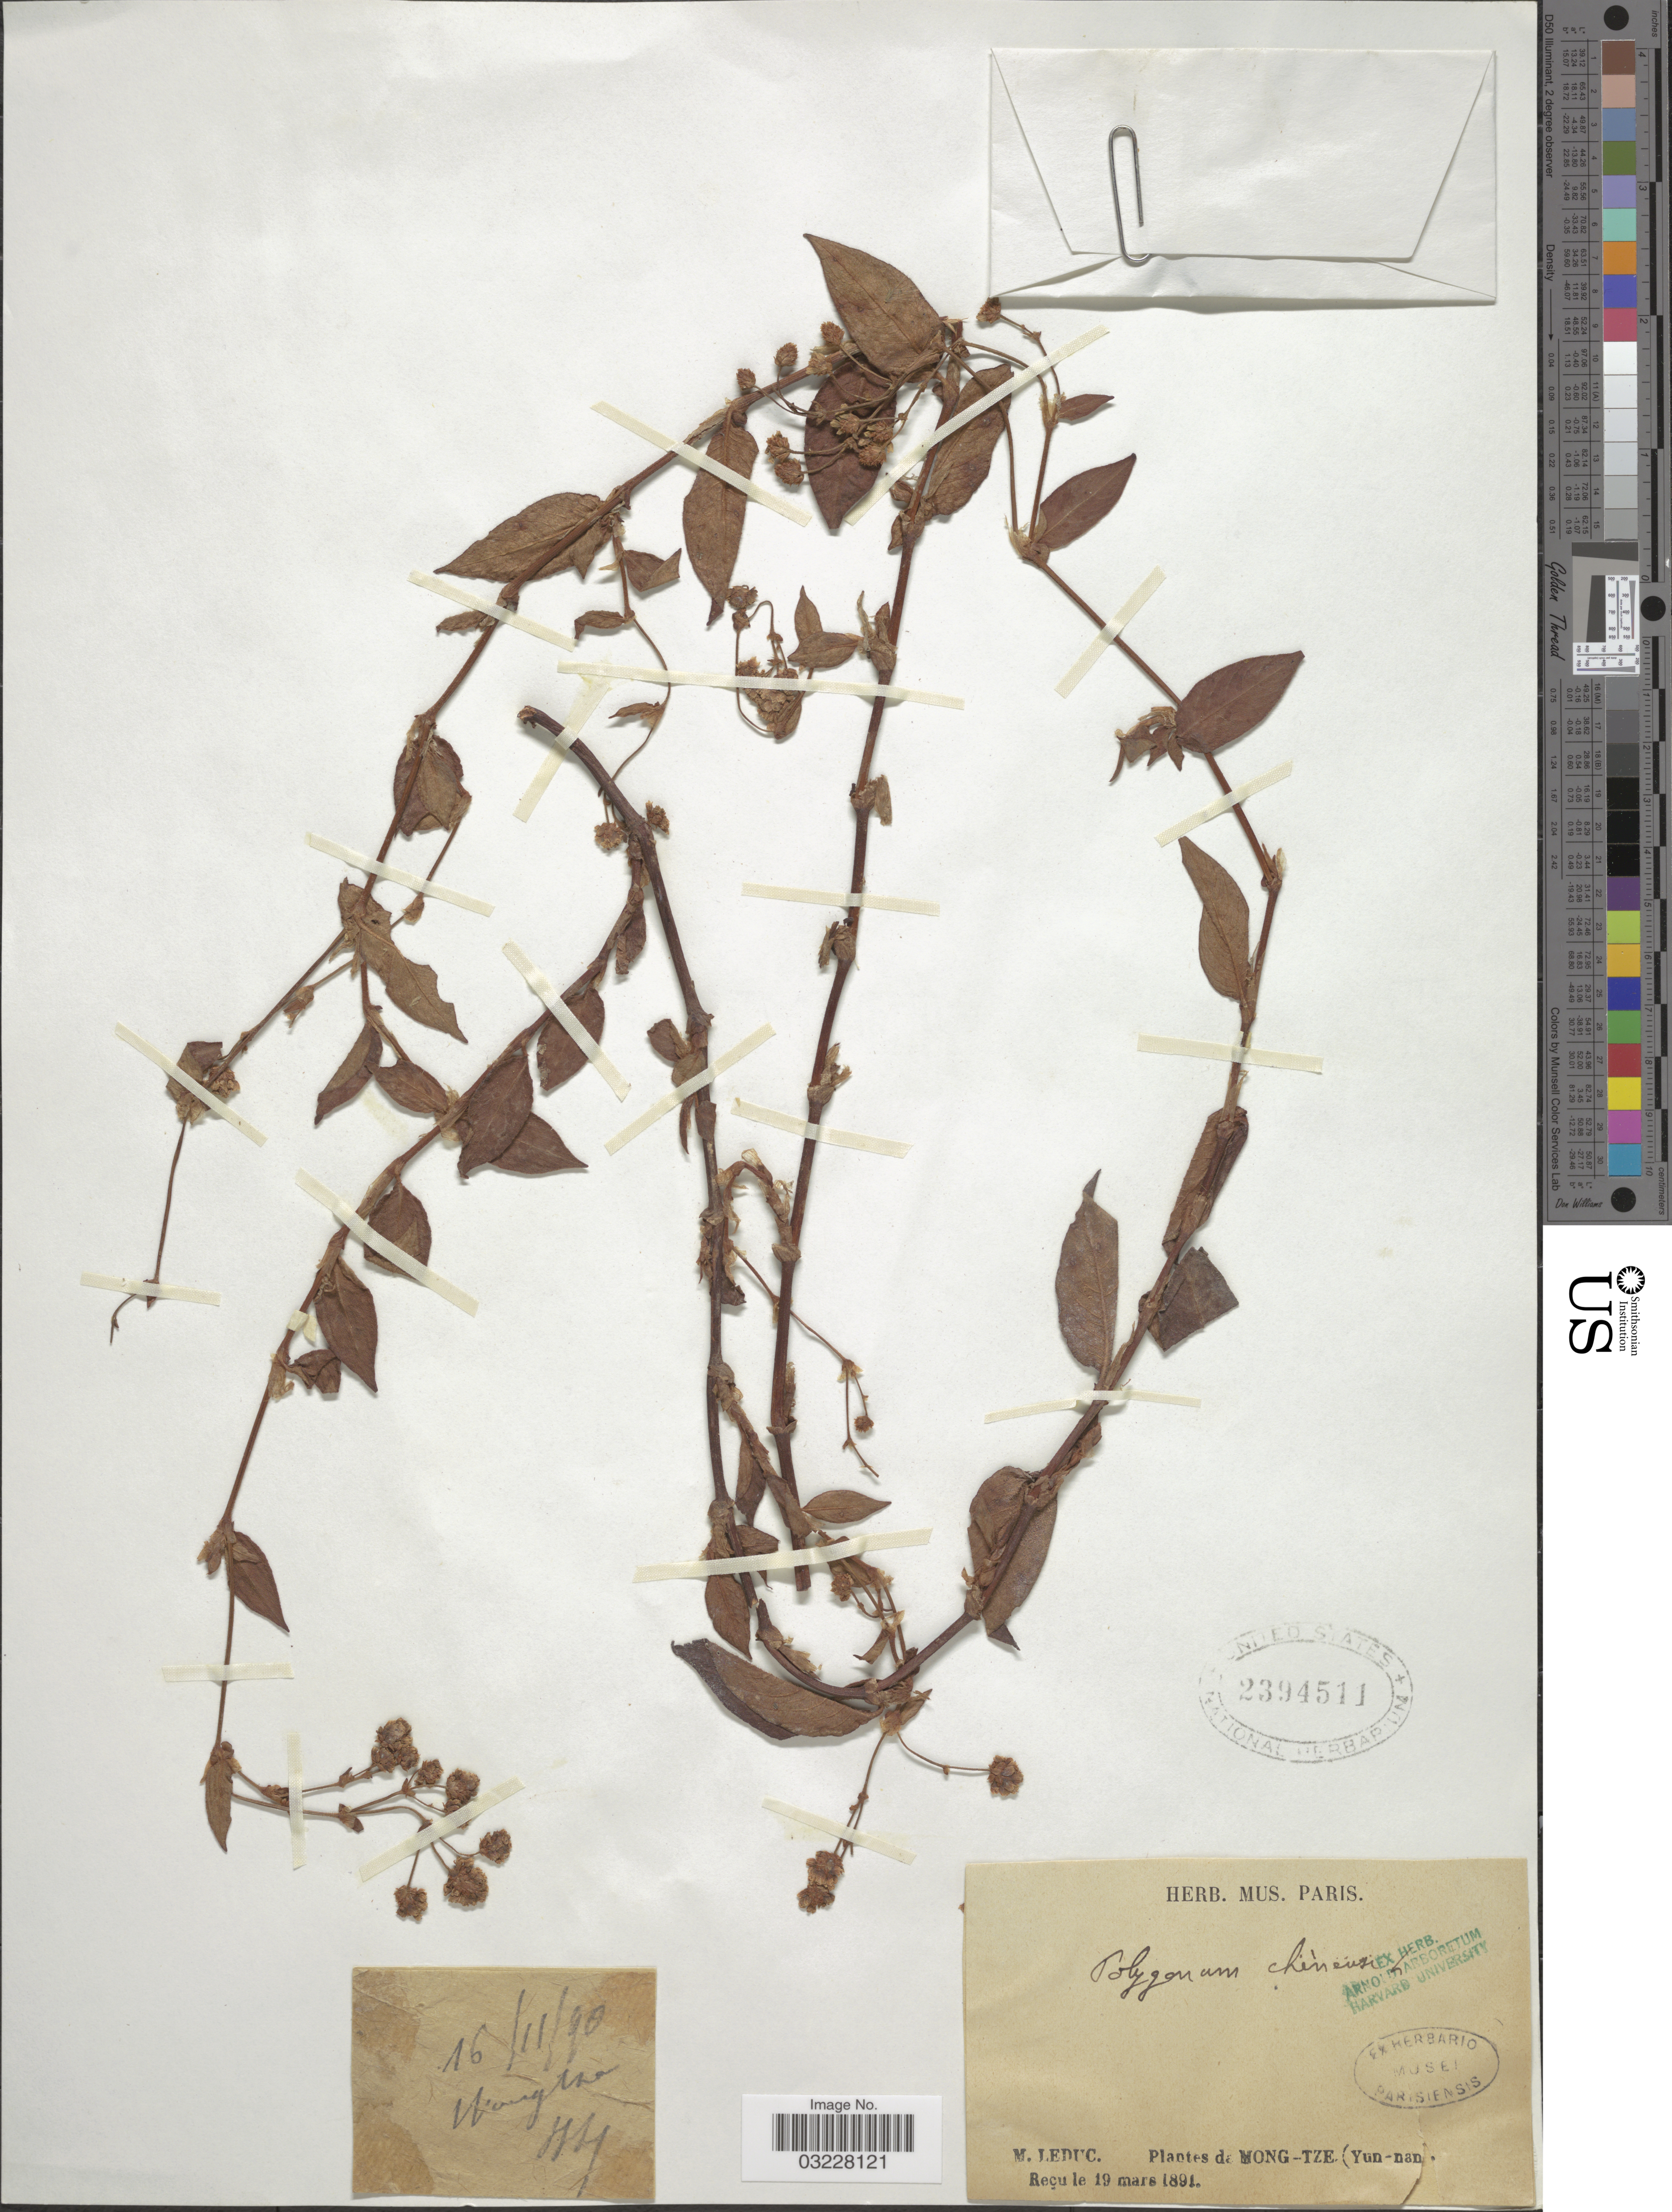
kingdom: Plantae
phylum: Tracheophyta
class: Magnoliopsida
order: Caryophyllales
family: Polygonaceae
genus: Polygonum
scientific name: Polygonum chinense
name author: L.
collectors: M. Leduc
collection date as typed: Transcribed d/m/y: 16/11/90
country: China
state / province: Yunnan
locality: Mong-tsze.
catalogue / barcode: US 2394511